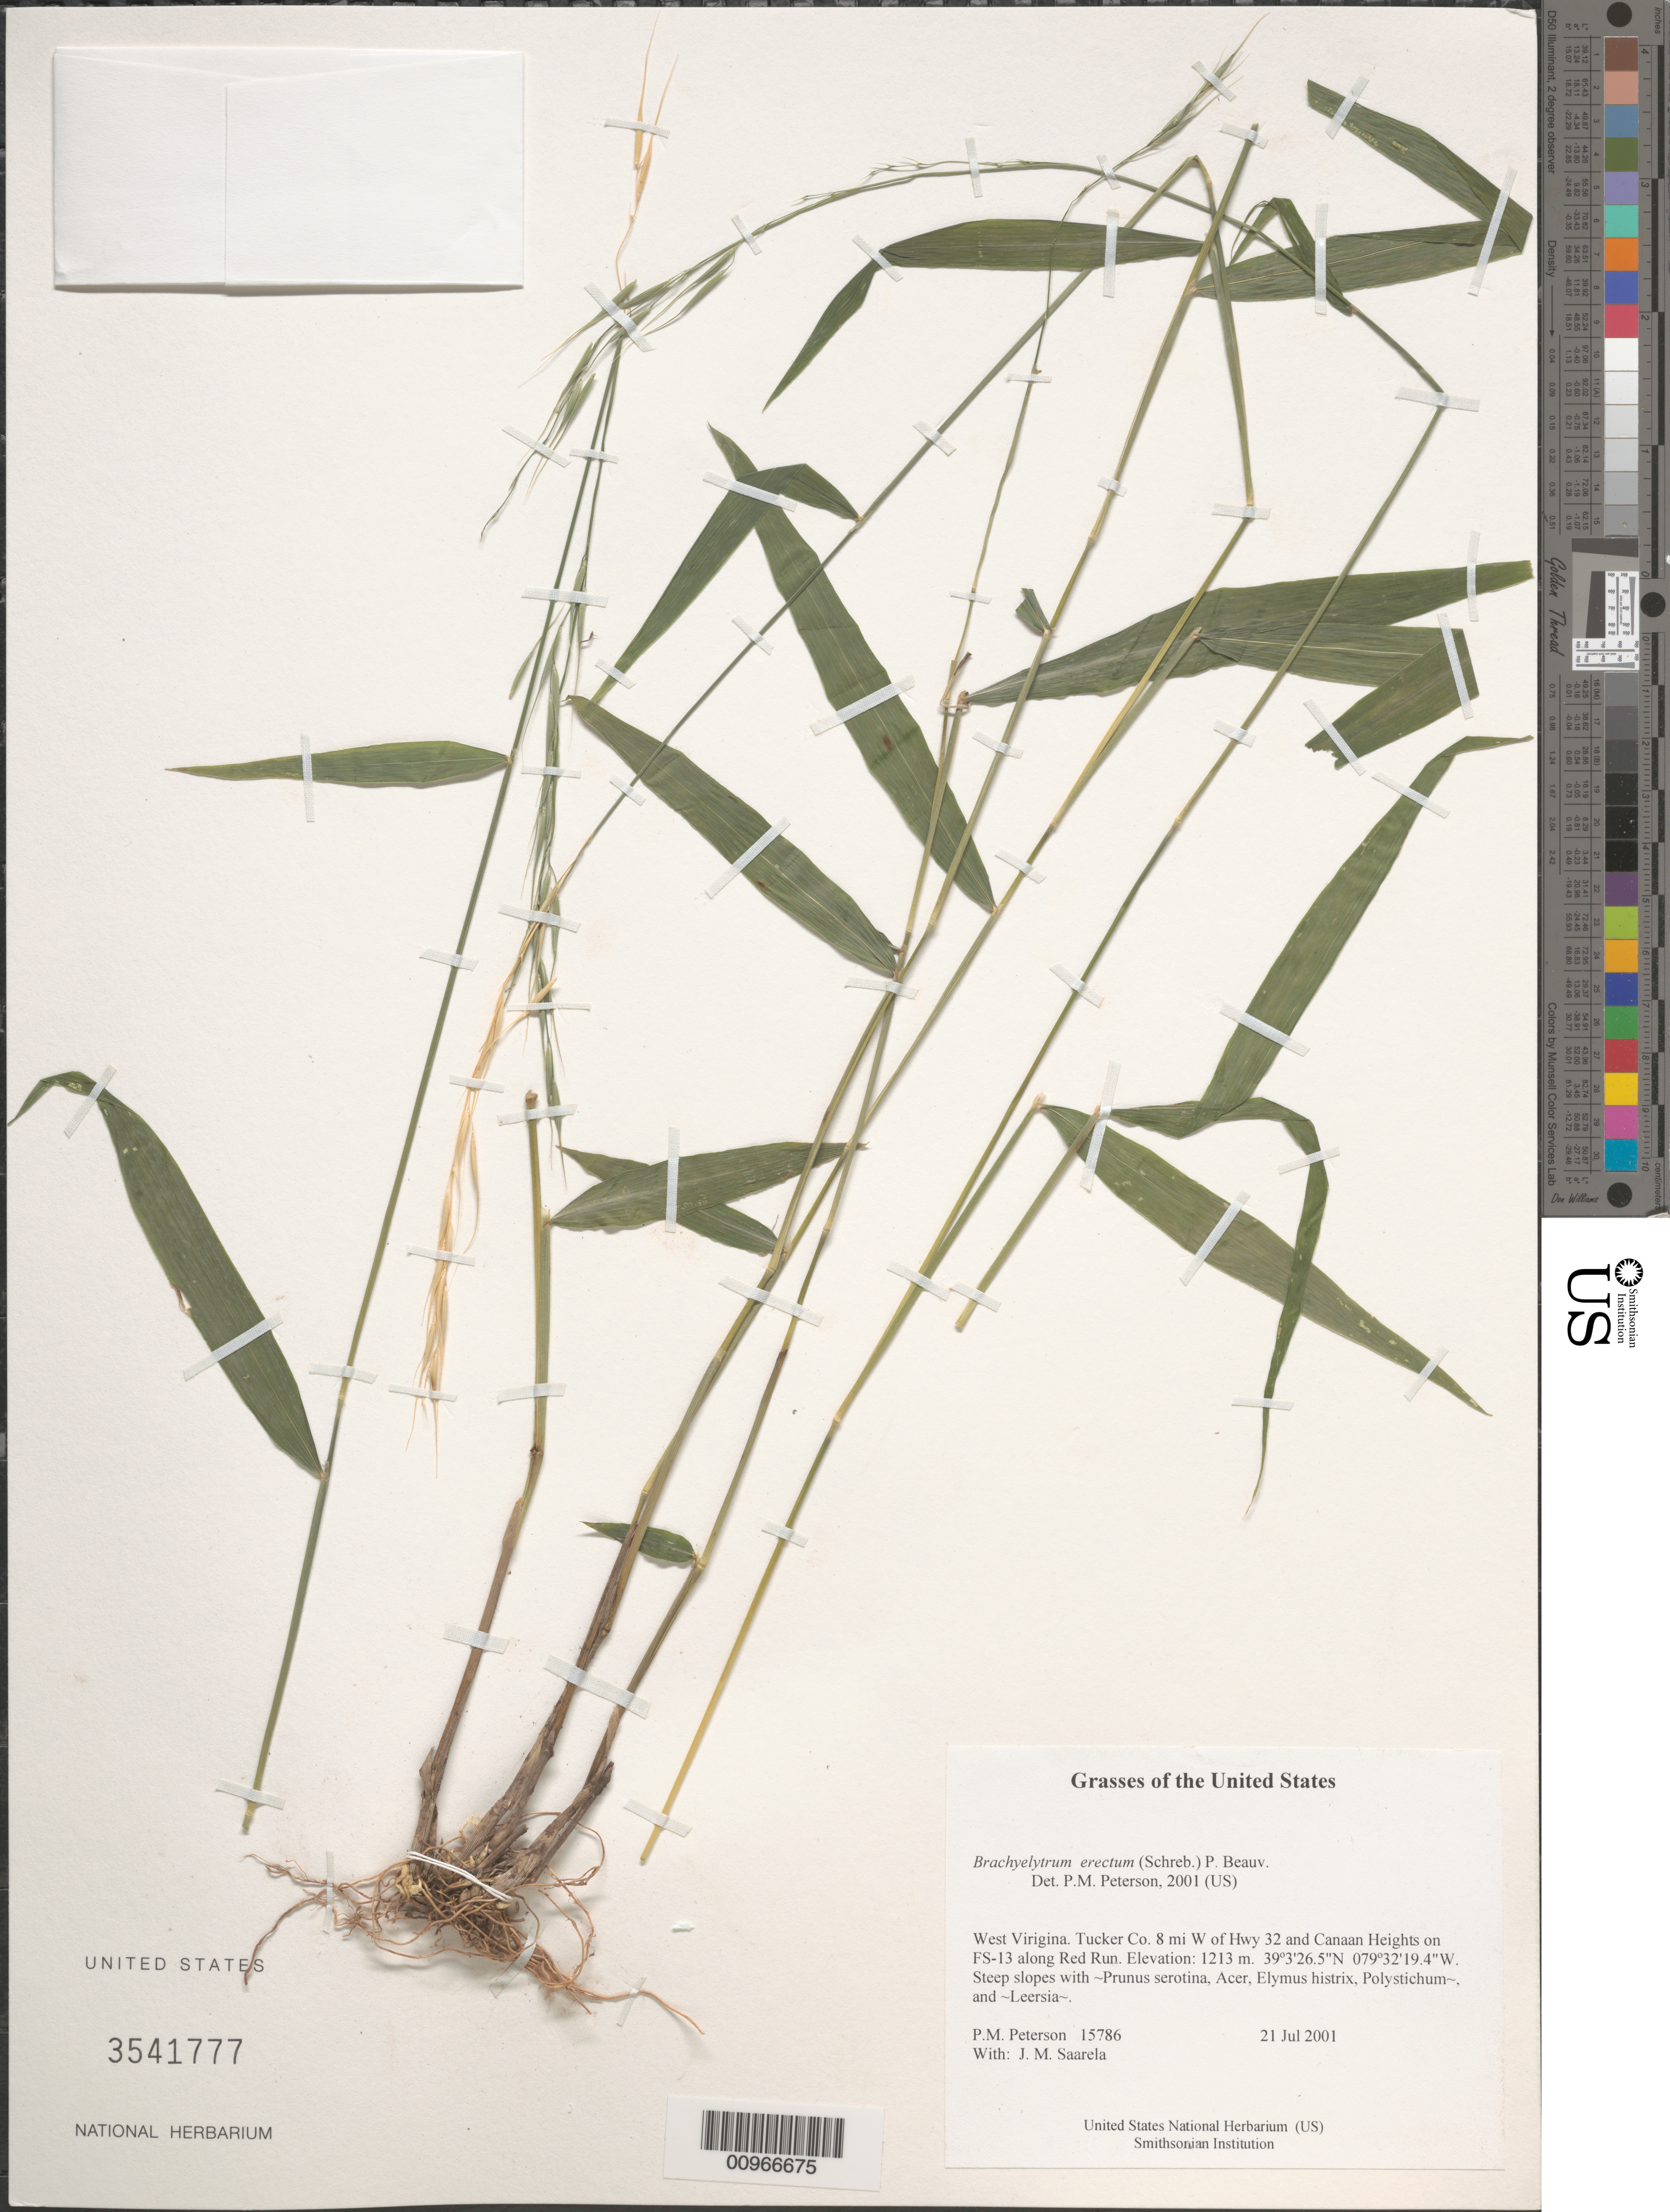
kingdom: Plantae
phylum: Tracheophyta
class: Liliopsida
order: Poales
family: Poaceae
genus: Brachyelytrum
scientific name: Brachyelytrum erectum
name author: (Schreb.) P. Beauv.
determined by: Peterson, Paul M., (BOT), Smithsonian Institution - National Museum of Natural History (UNITED STATES)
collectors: P. M. Peterson & J. Saarela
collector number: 15786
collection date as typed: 21 Jul 2001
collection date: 2001-07-21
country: United States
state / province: West Virginia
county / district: Tucker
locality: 8 mi W of Hwy 32 and Canaan Heights on FS-13 along Red Run.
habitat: Steep slopes with ~Prunus serotina, Acer, Elymus histrix, Polystichum~, and ~Leersia~.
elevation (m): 1213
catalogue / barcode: US 3541777